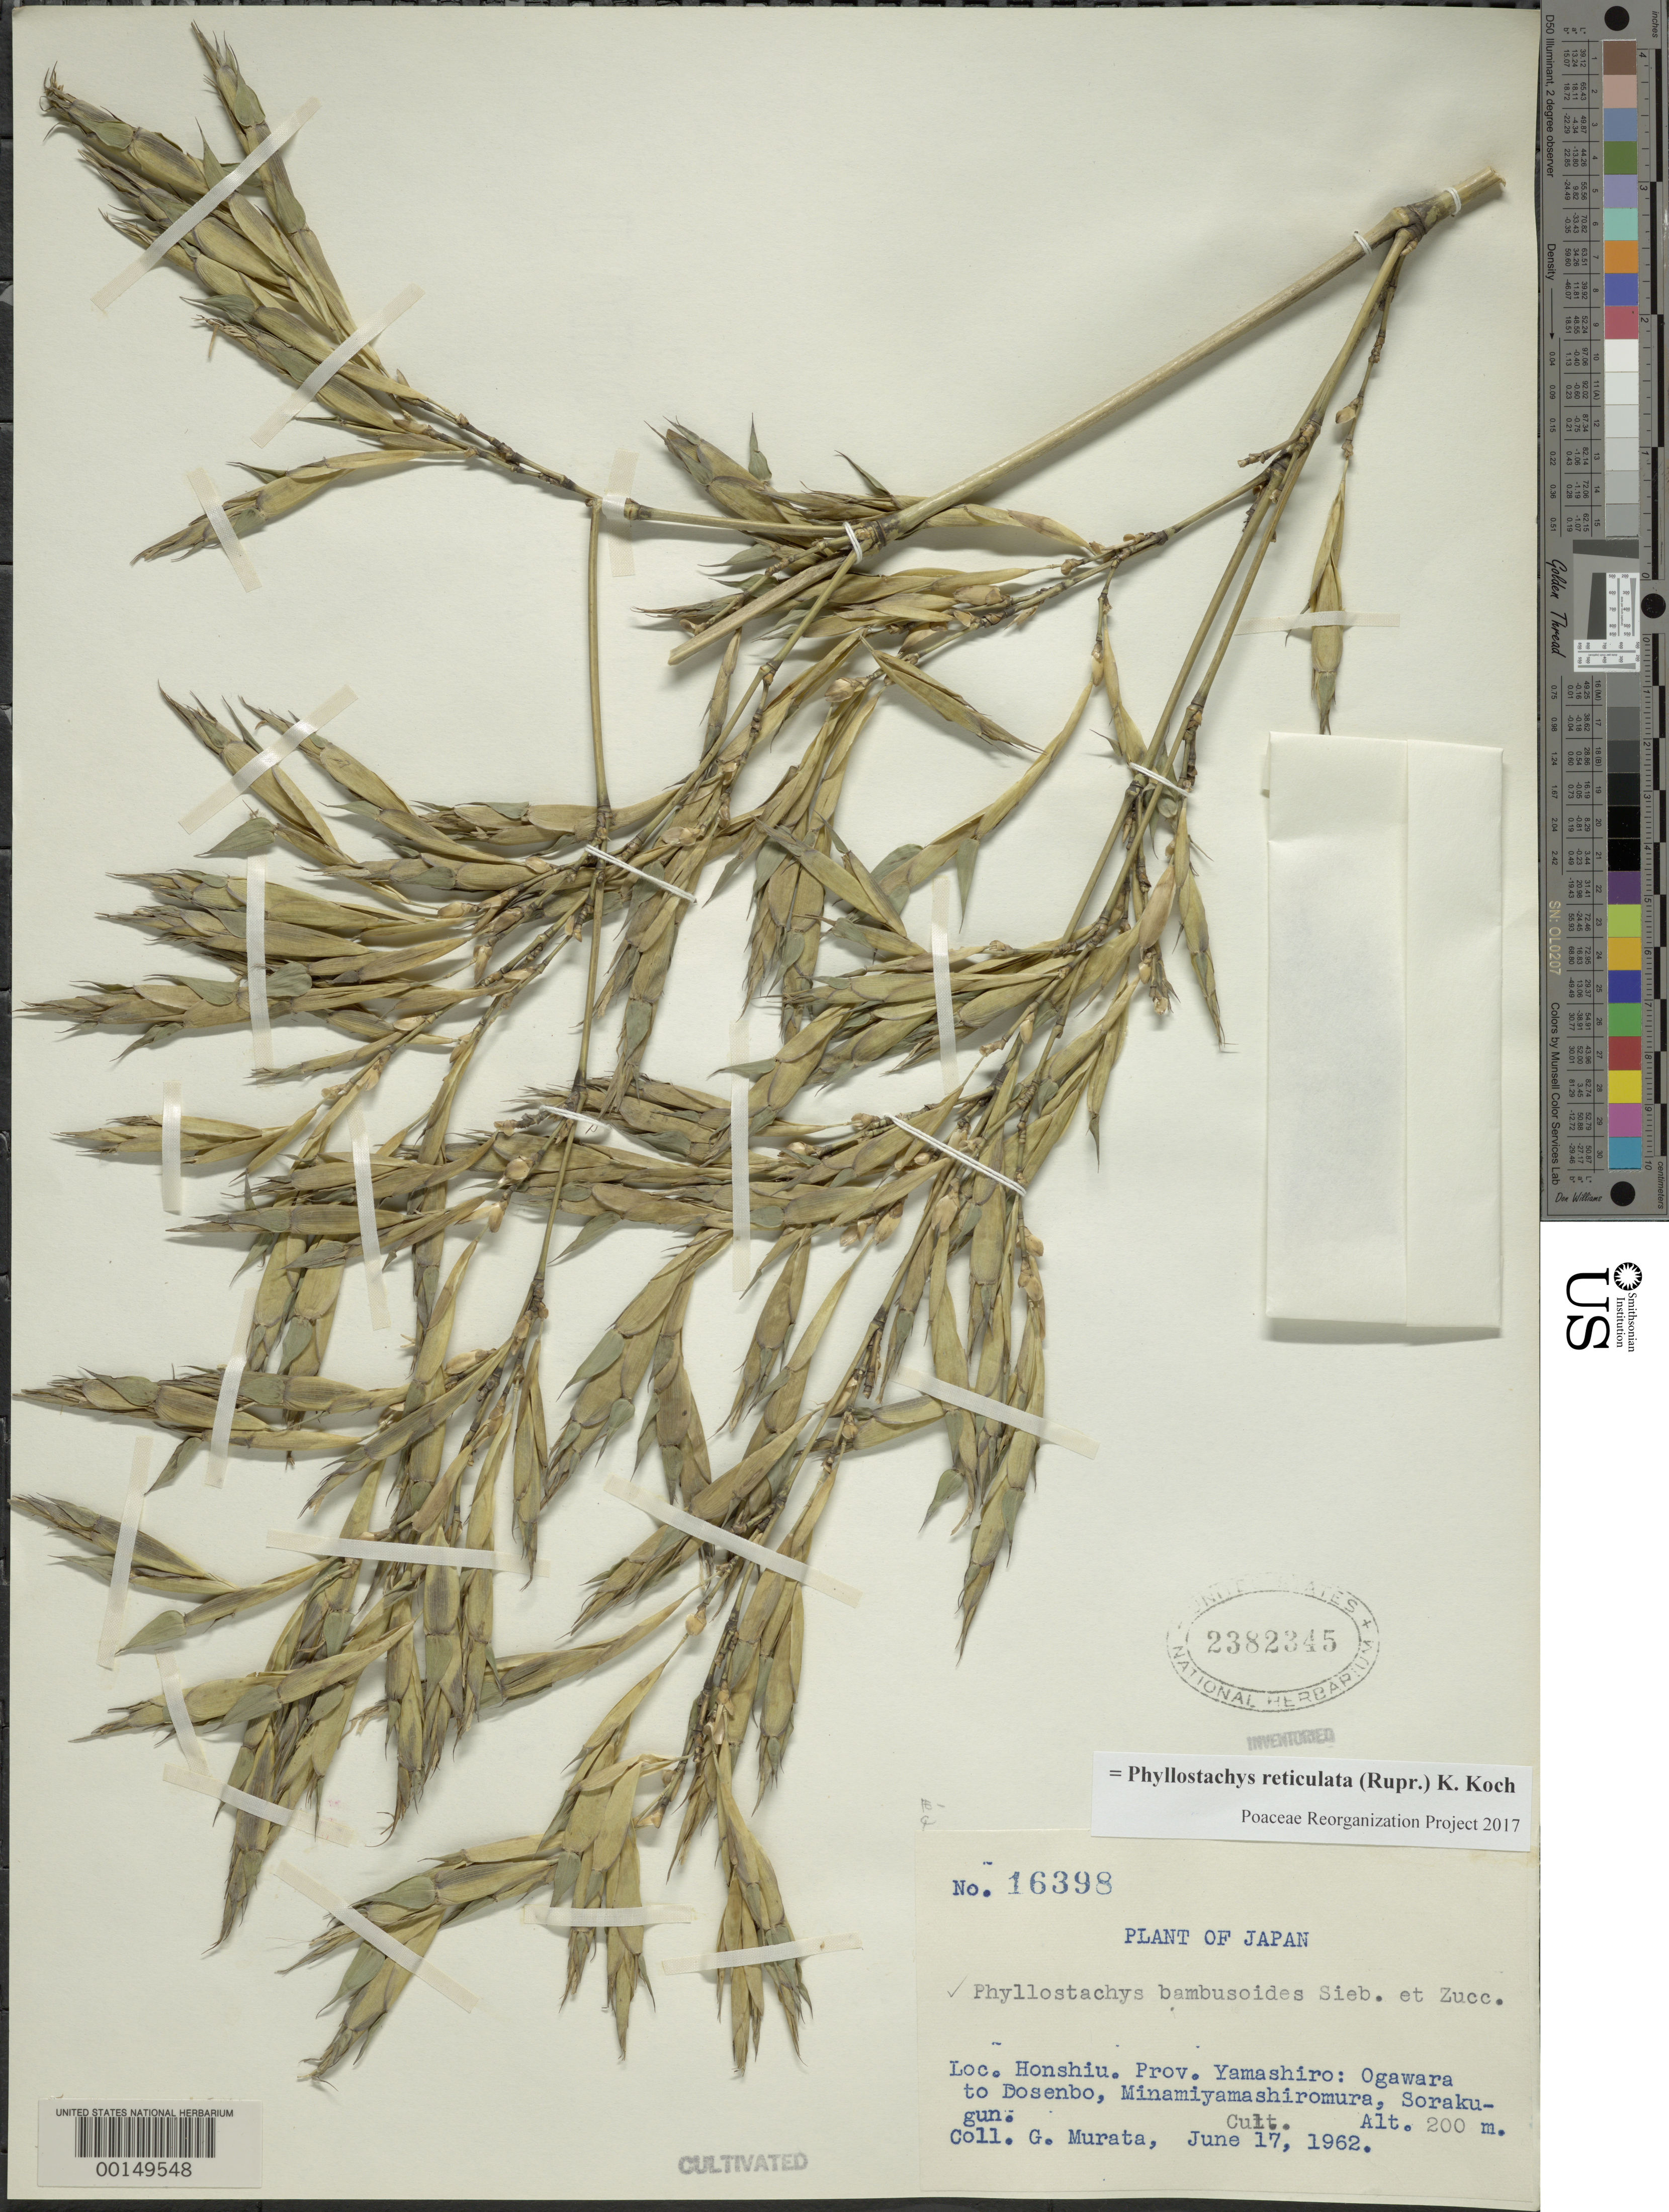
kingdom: Plantae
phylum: Tracheophyta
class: Liliopsida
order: Poales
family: Poaceae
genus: Phyllostachys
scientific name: Phyllostachys bambusoides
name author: Siebold & Zucc.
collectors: G. Murata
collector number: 16398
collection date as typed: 17 Jun 1962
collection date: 1962-06-17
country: Japan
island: Honshu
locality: Yamashiro, ogawara/dosenbo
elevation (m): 200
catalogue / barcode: US 2382345